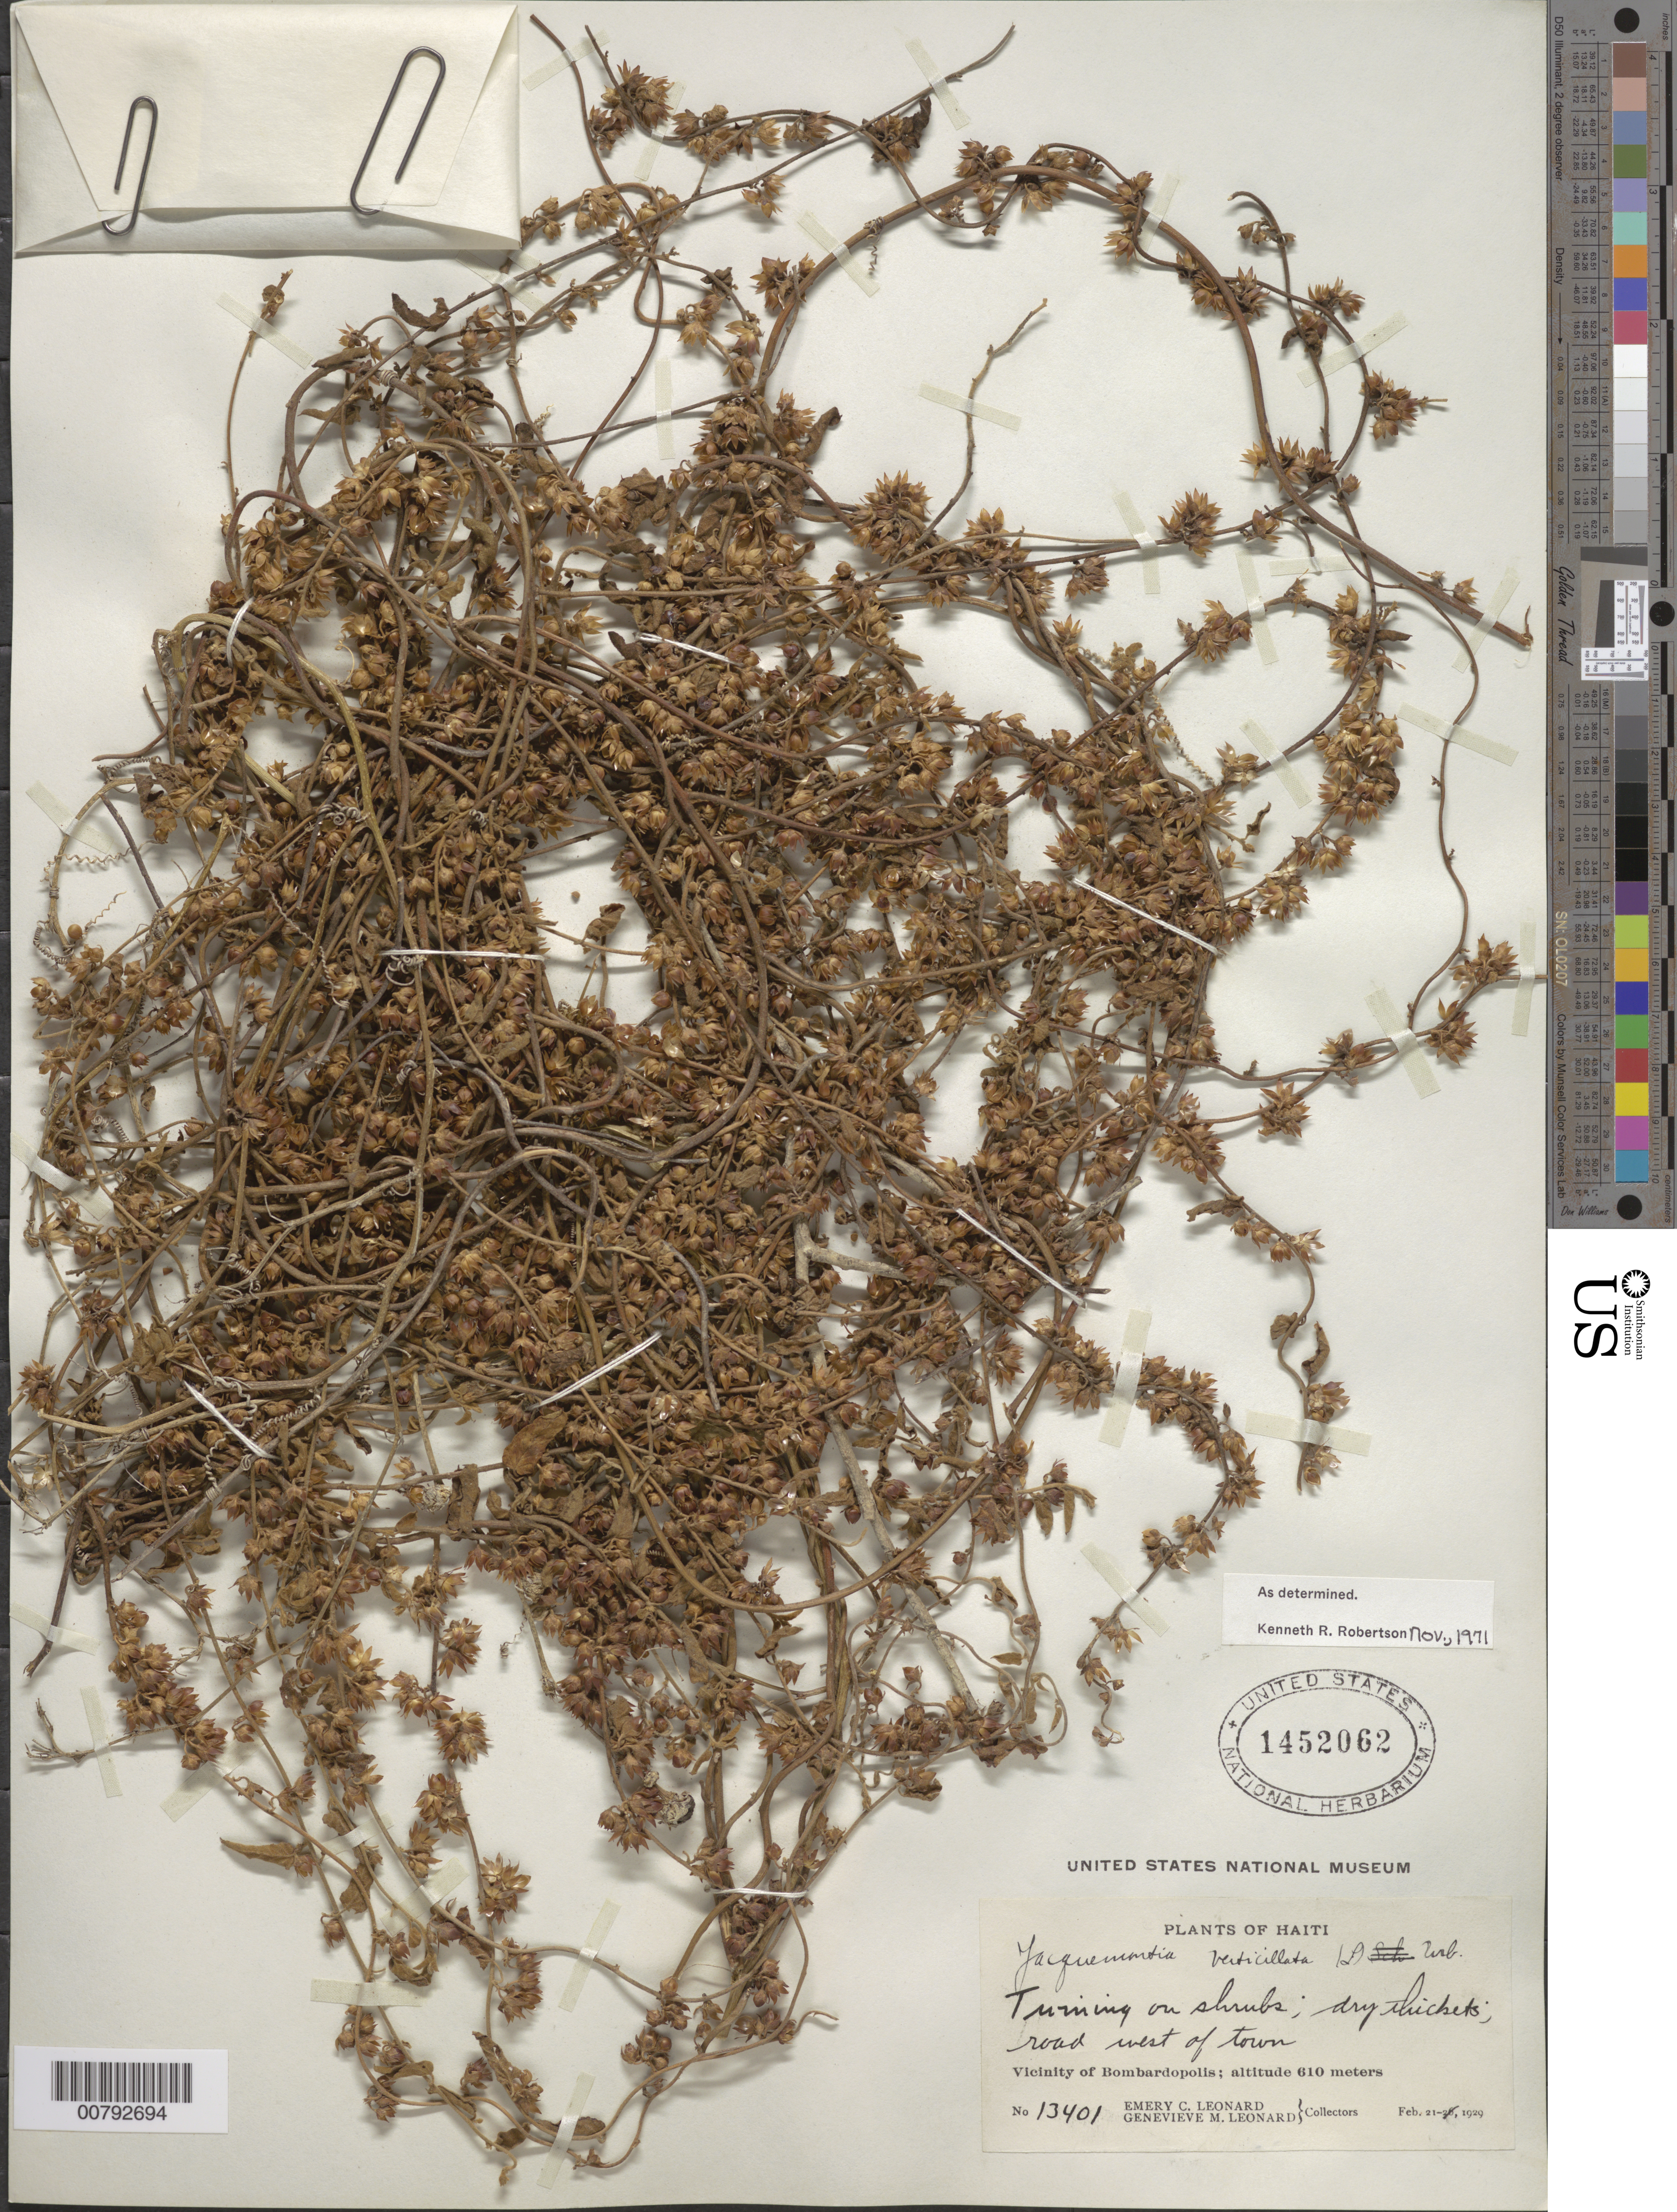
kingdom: Plantae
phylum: Tracheophyta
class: Magnoliopsida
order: Solanales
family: Convolvulaceae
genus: Jacquemontia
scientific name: Jacquemontia verticillata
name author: (L.) Urb.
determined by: Robertson, K. R.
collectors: E. C. Leonard & G. M. Leonard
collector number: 13401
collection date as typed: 21 Feb 1929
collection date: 1929-02-21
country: Haiti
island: Hispaniola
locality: Vicinity of Bombardopolis, road west of town.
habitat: Dry thickets.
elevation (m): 610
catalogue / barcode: US 1452062